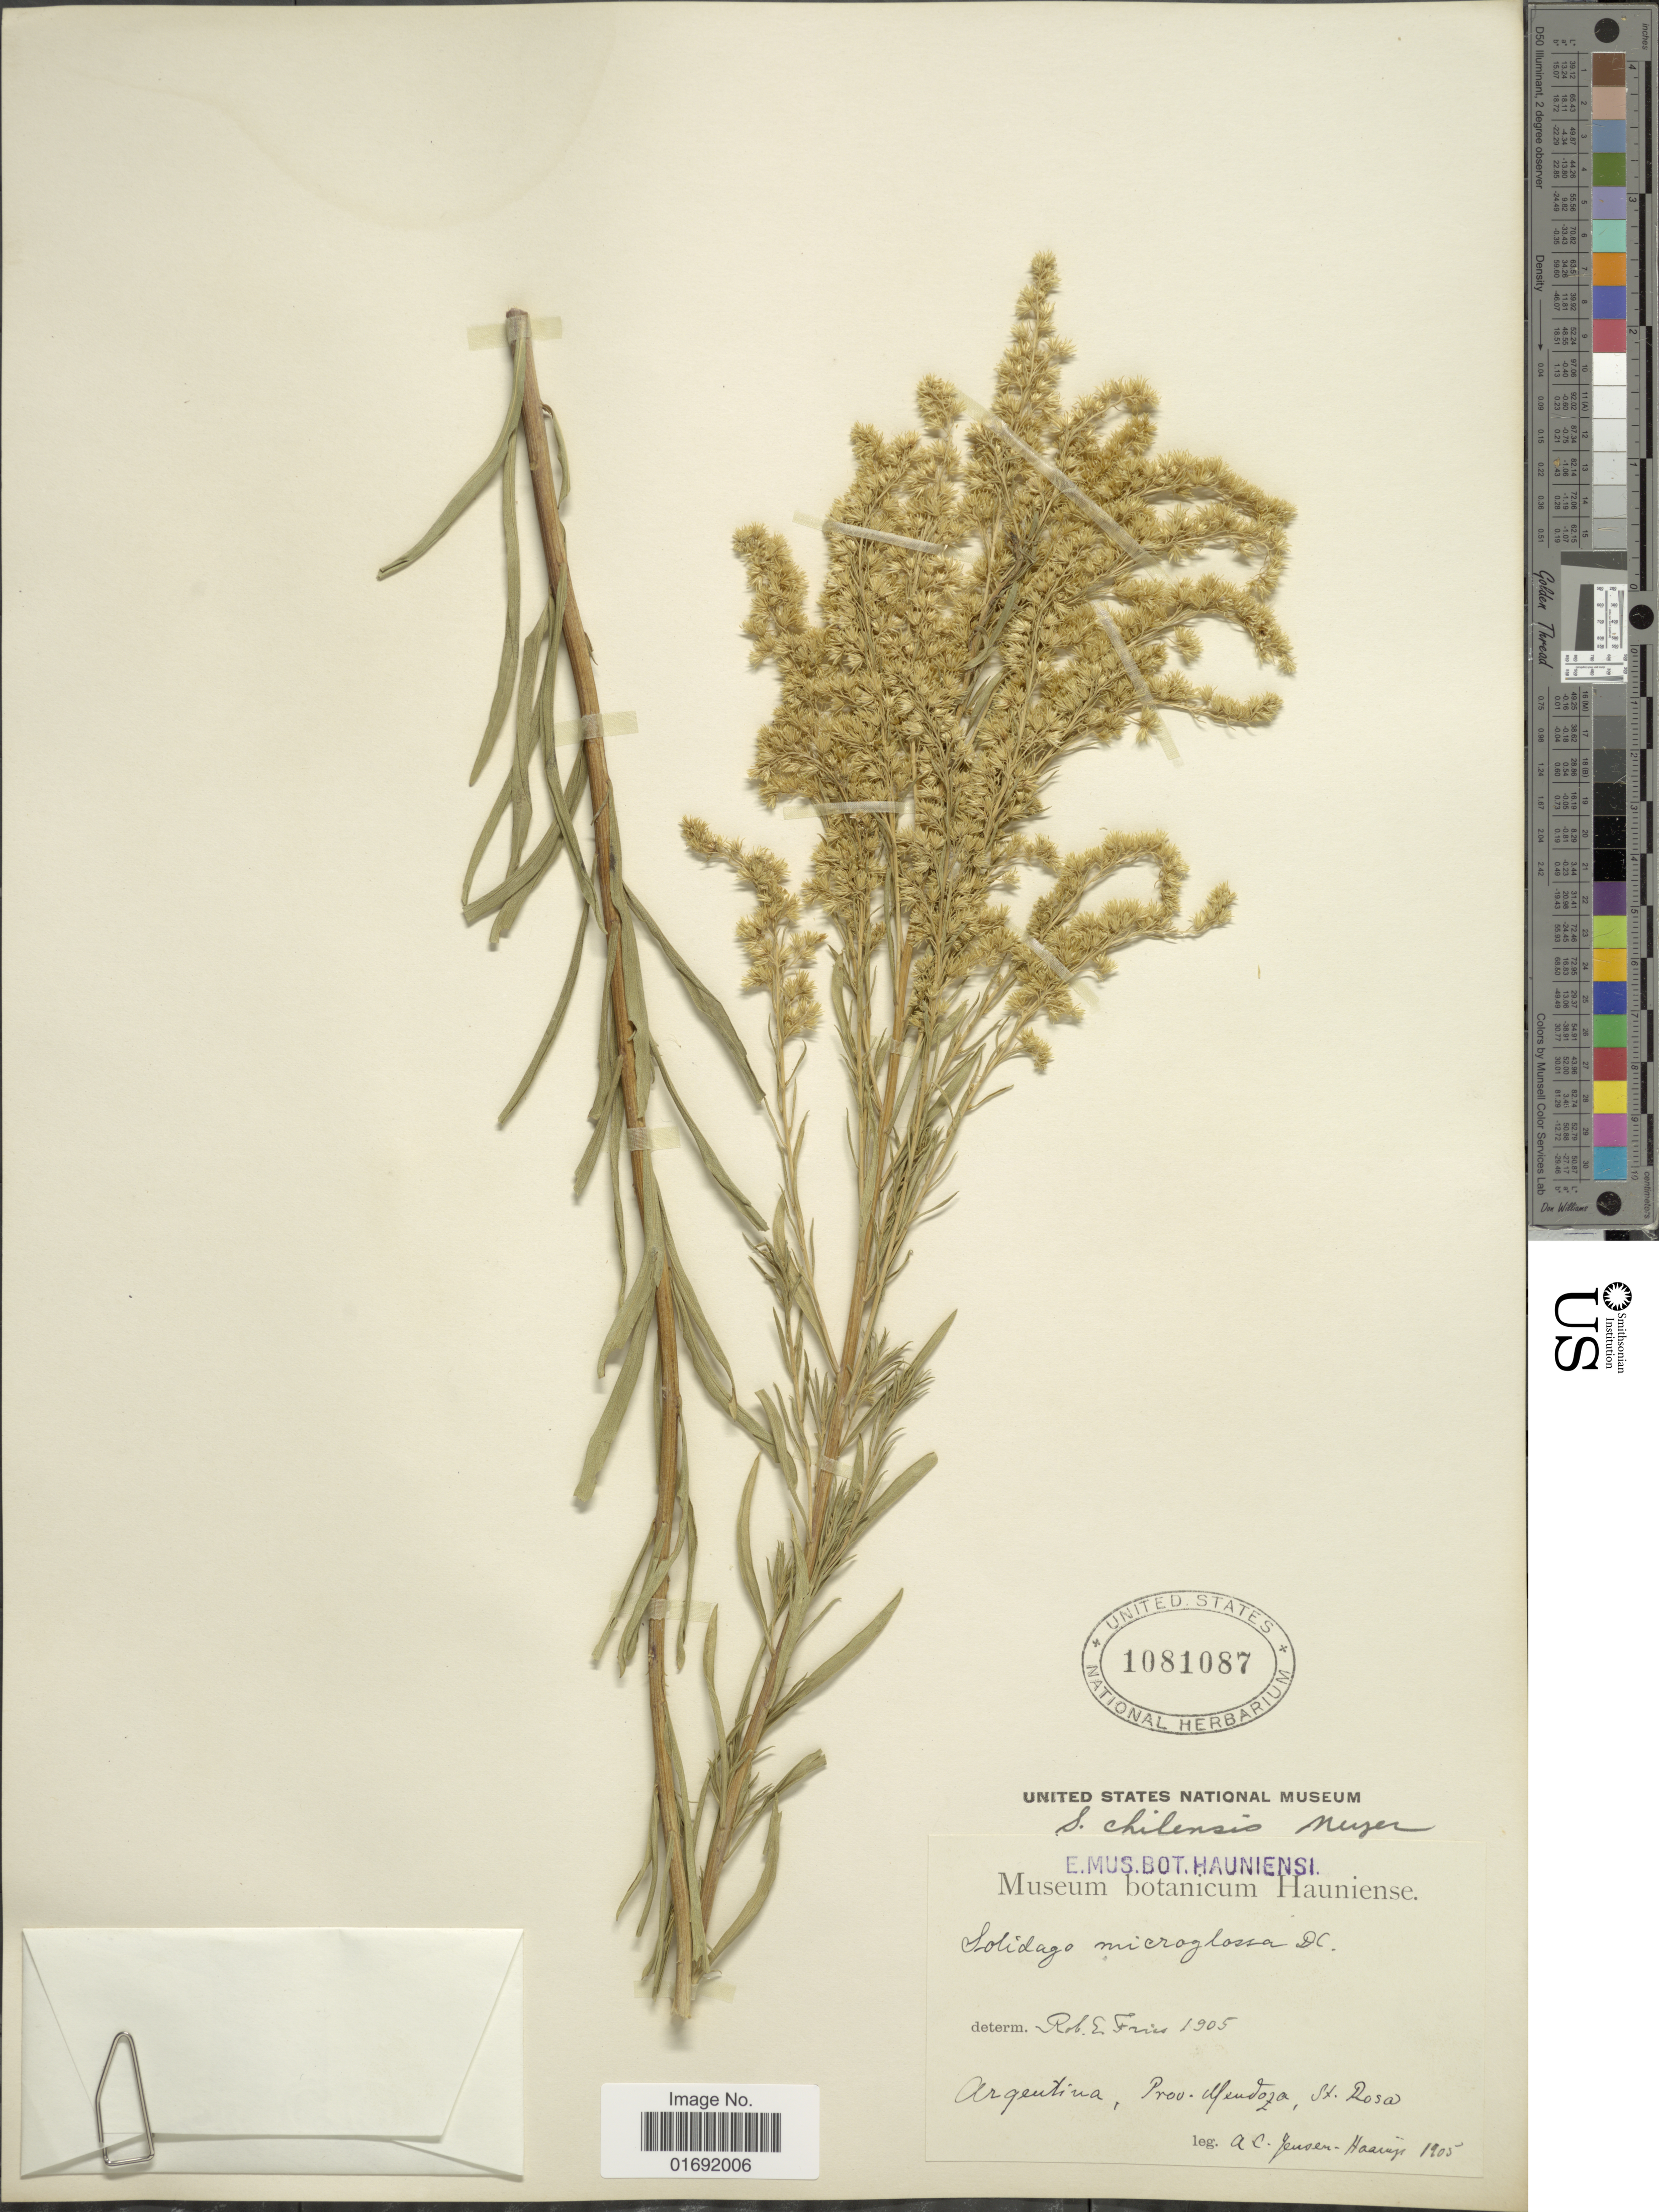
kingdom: Plantae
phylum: Tracheophyta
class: Magnoliopsida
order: Asterales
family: Asteraceae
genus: Solidago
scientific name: Solidago chilensis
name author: Meyen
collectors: A. C. Jensen-Haarup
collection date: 1905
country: Argentina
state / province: Mendoza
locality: St. Rosa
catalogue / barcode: US 1081087